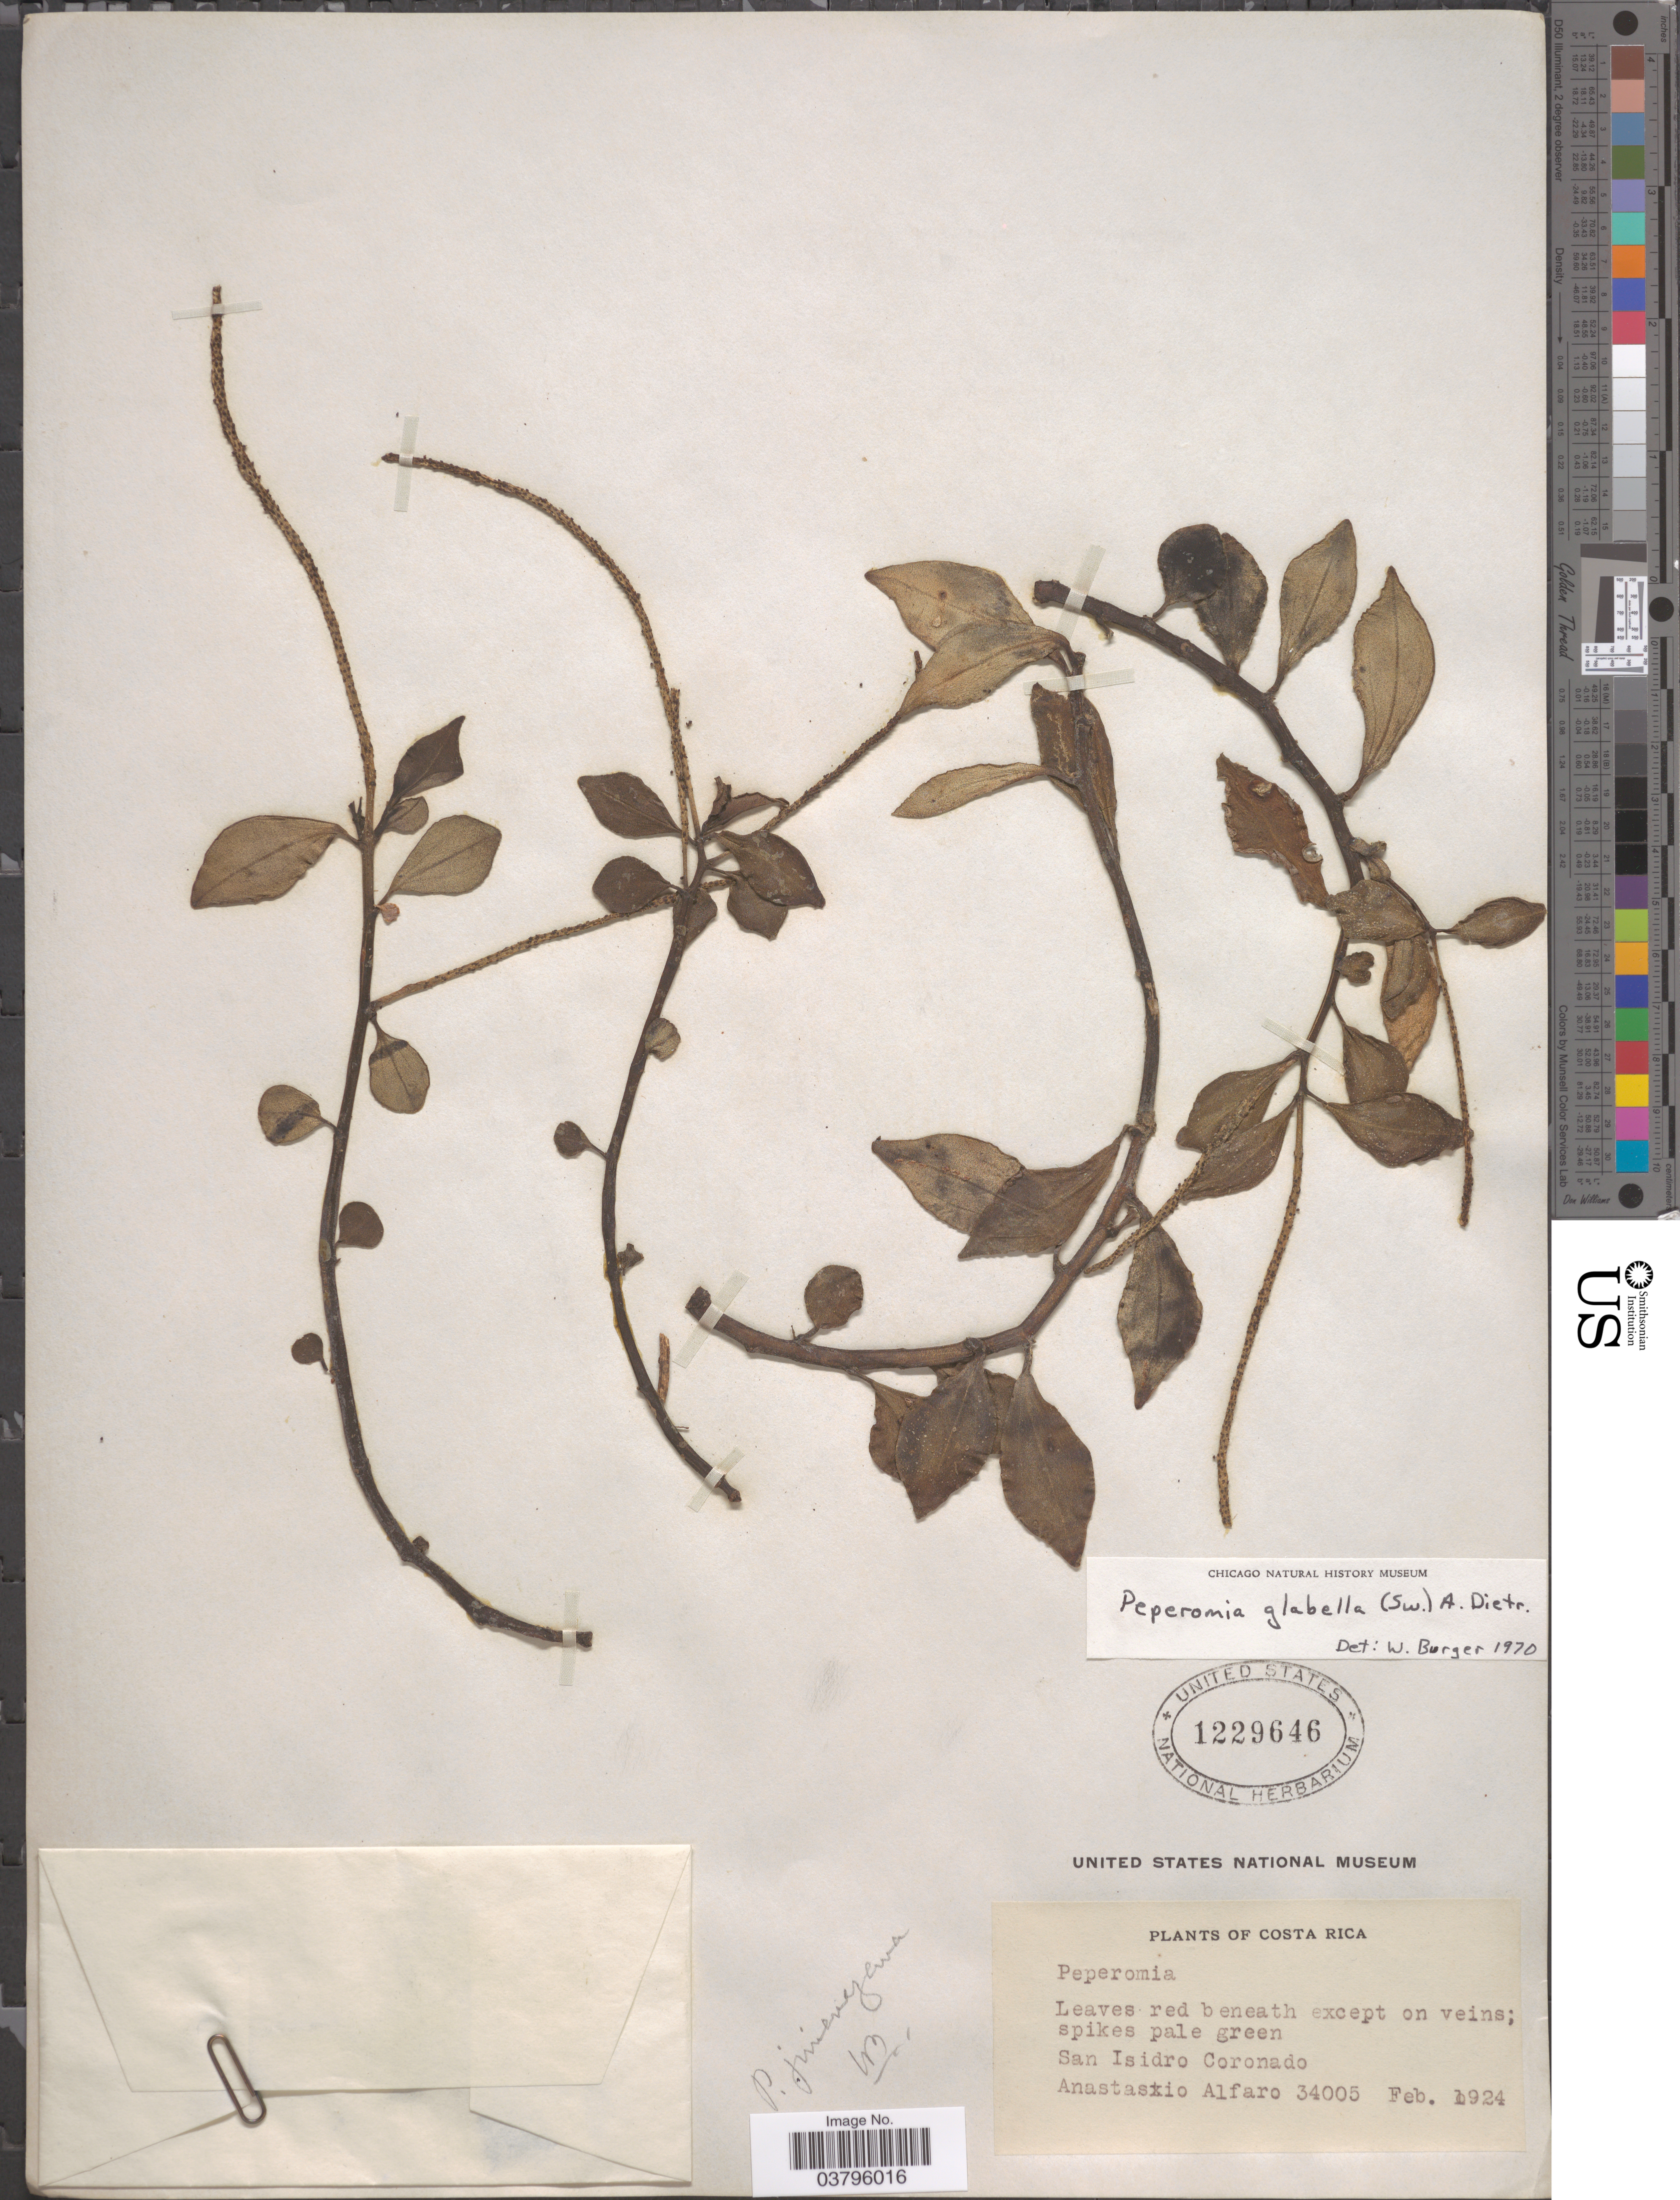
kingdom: Plantae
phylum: Tracheophyta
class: Magnoliopsida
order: Piperales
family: Piperaceae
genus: Peperomia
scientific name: Peperomia san-felipensis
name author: C. DC.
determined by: Jiménez, José Estaban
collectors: A. Alfaro Gonzalez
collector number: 34005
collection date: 1924-02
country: Costa Rica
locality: San Isidro Coronado.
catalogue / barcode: US 1229646